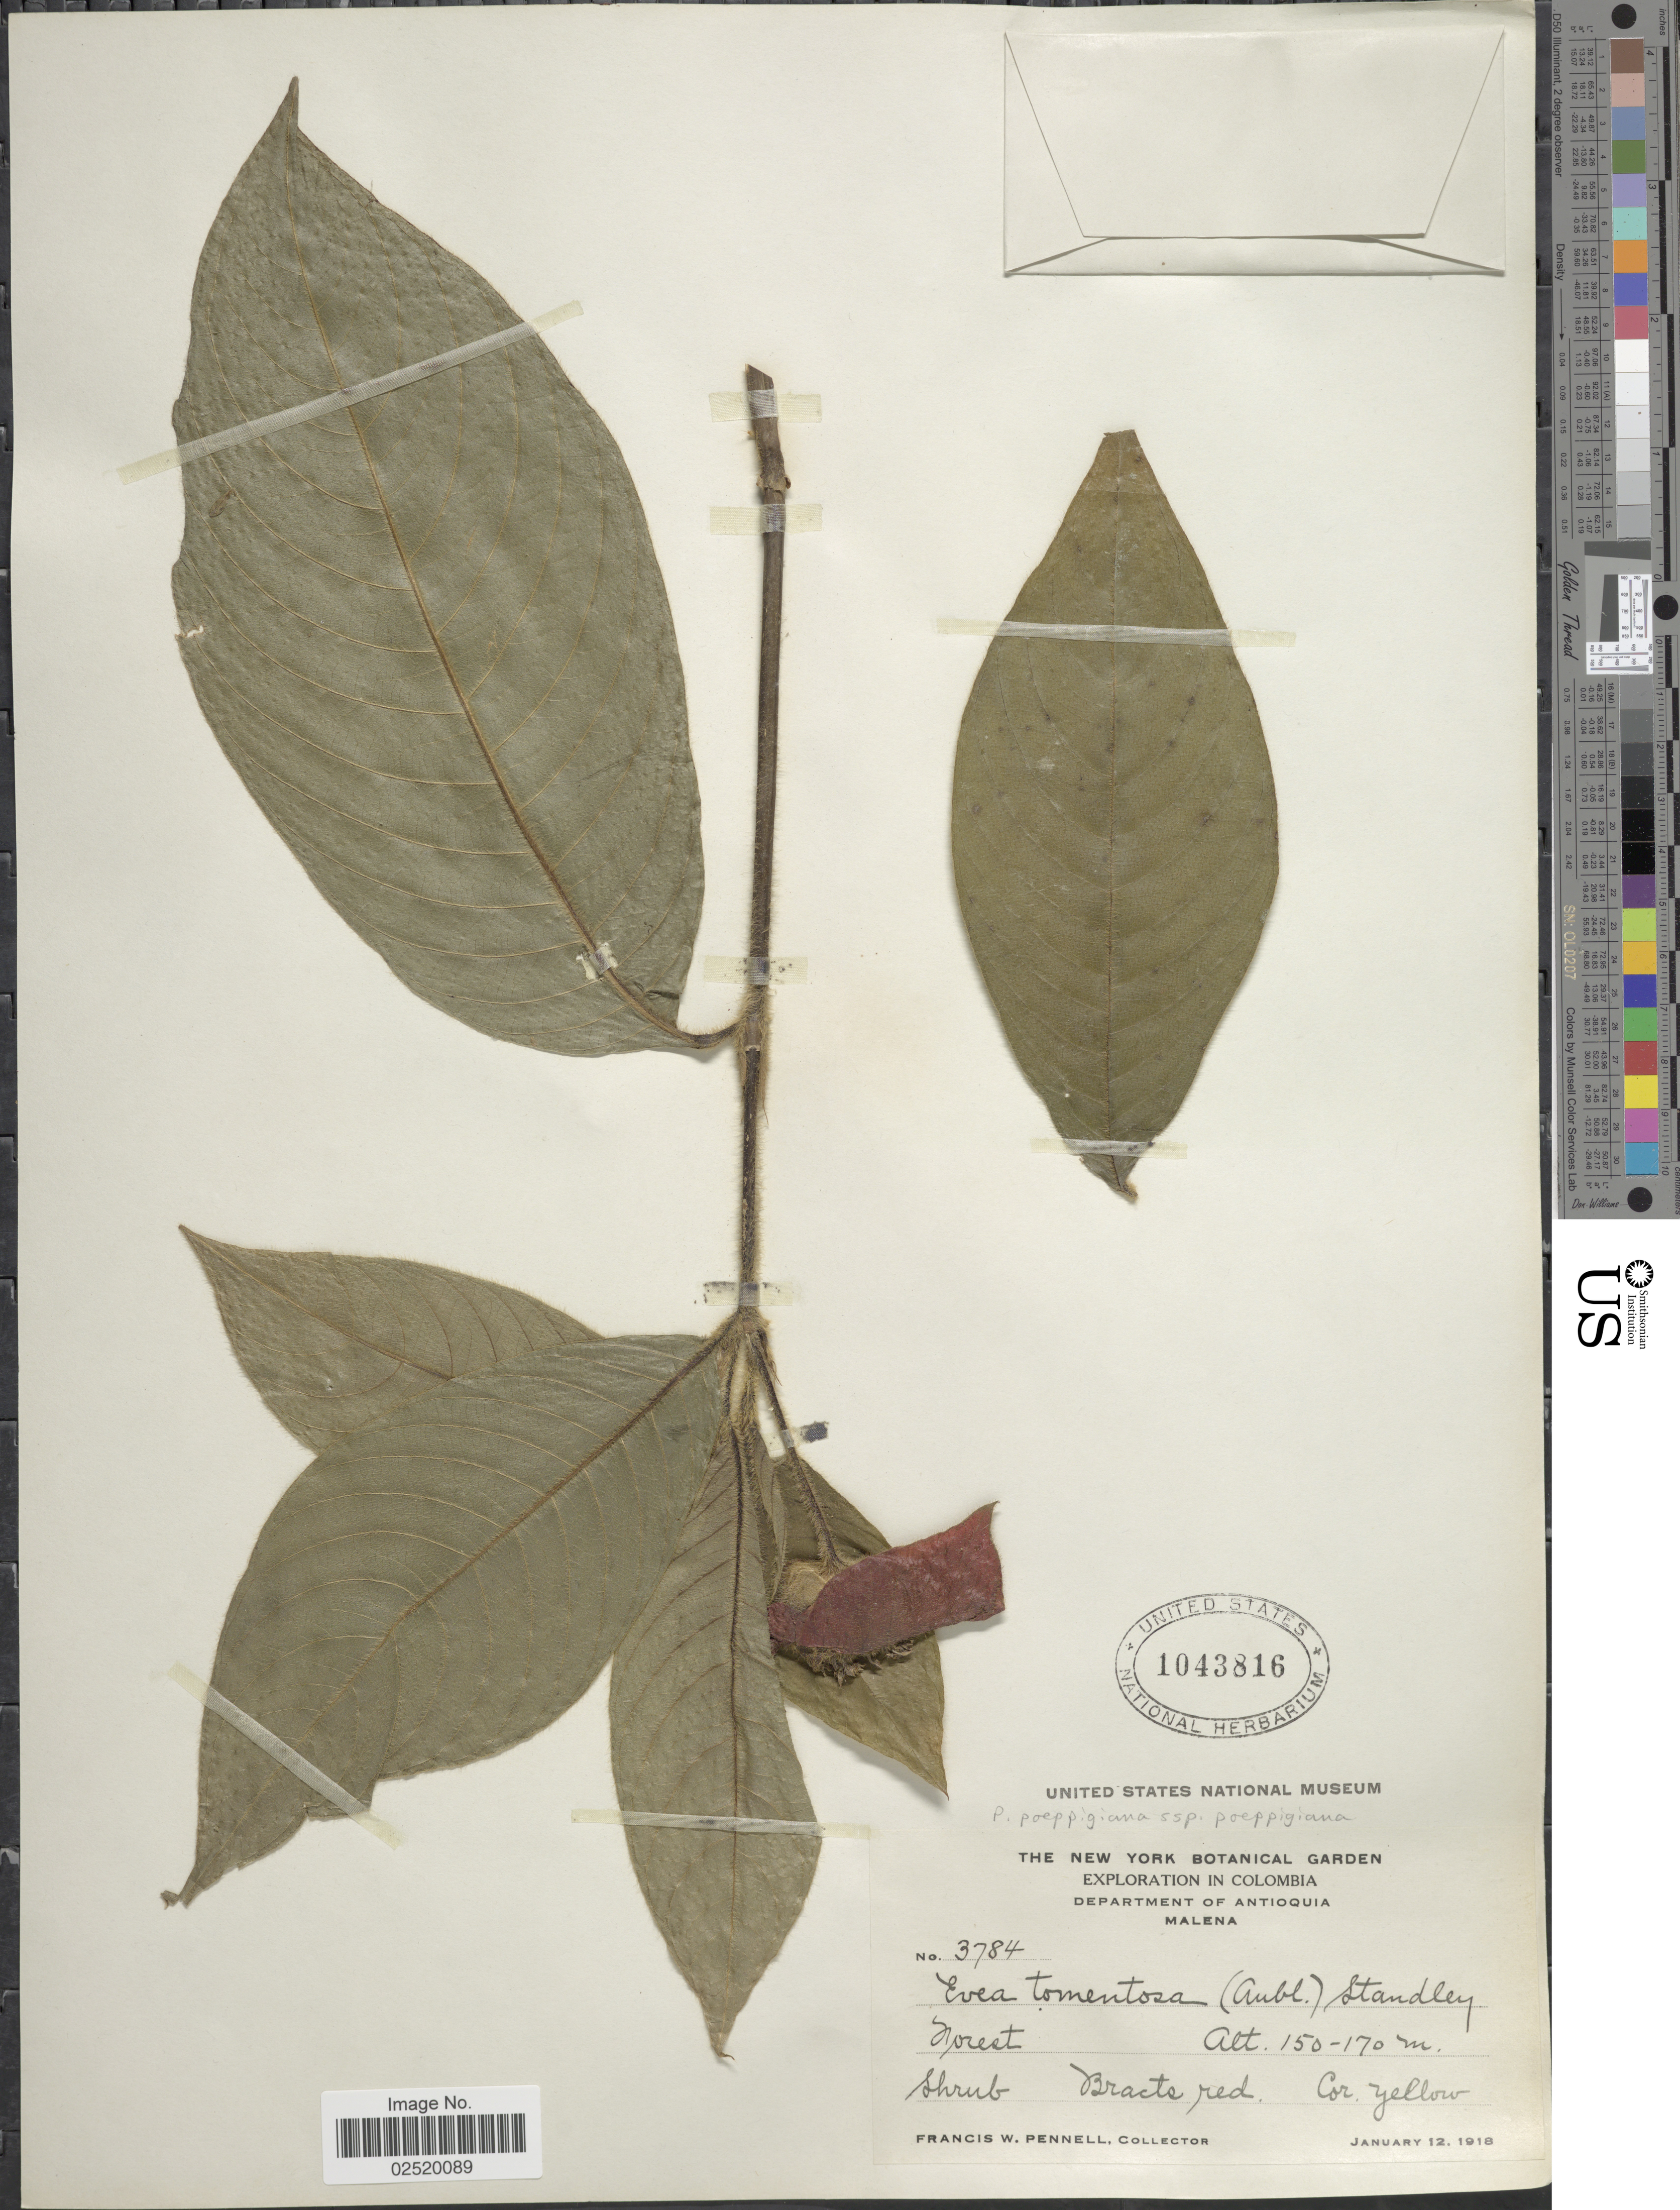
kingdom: Plantae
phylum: Tracheophyta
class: Magnoliopsida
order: Gentianales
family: Rubiaceae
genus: Psychotria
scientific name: Psychotria poeppigiana subsp. poeppigiana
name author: Müll. Arg.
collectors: F. W. Pennell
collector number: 3784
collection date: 1918-01-12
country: Colombia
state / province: Antioquia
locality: Departament of Antioquia, Malena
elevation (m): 150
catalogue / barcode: US 1043816